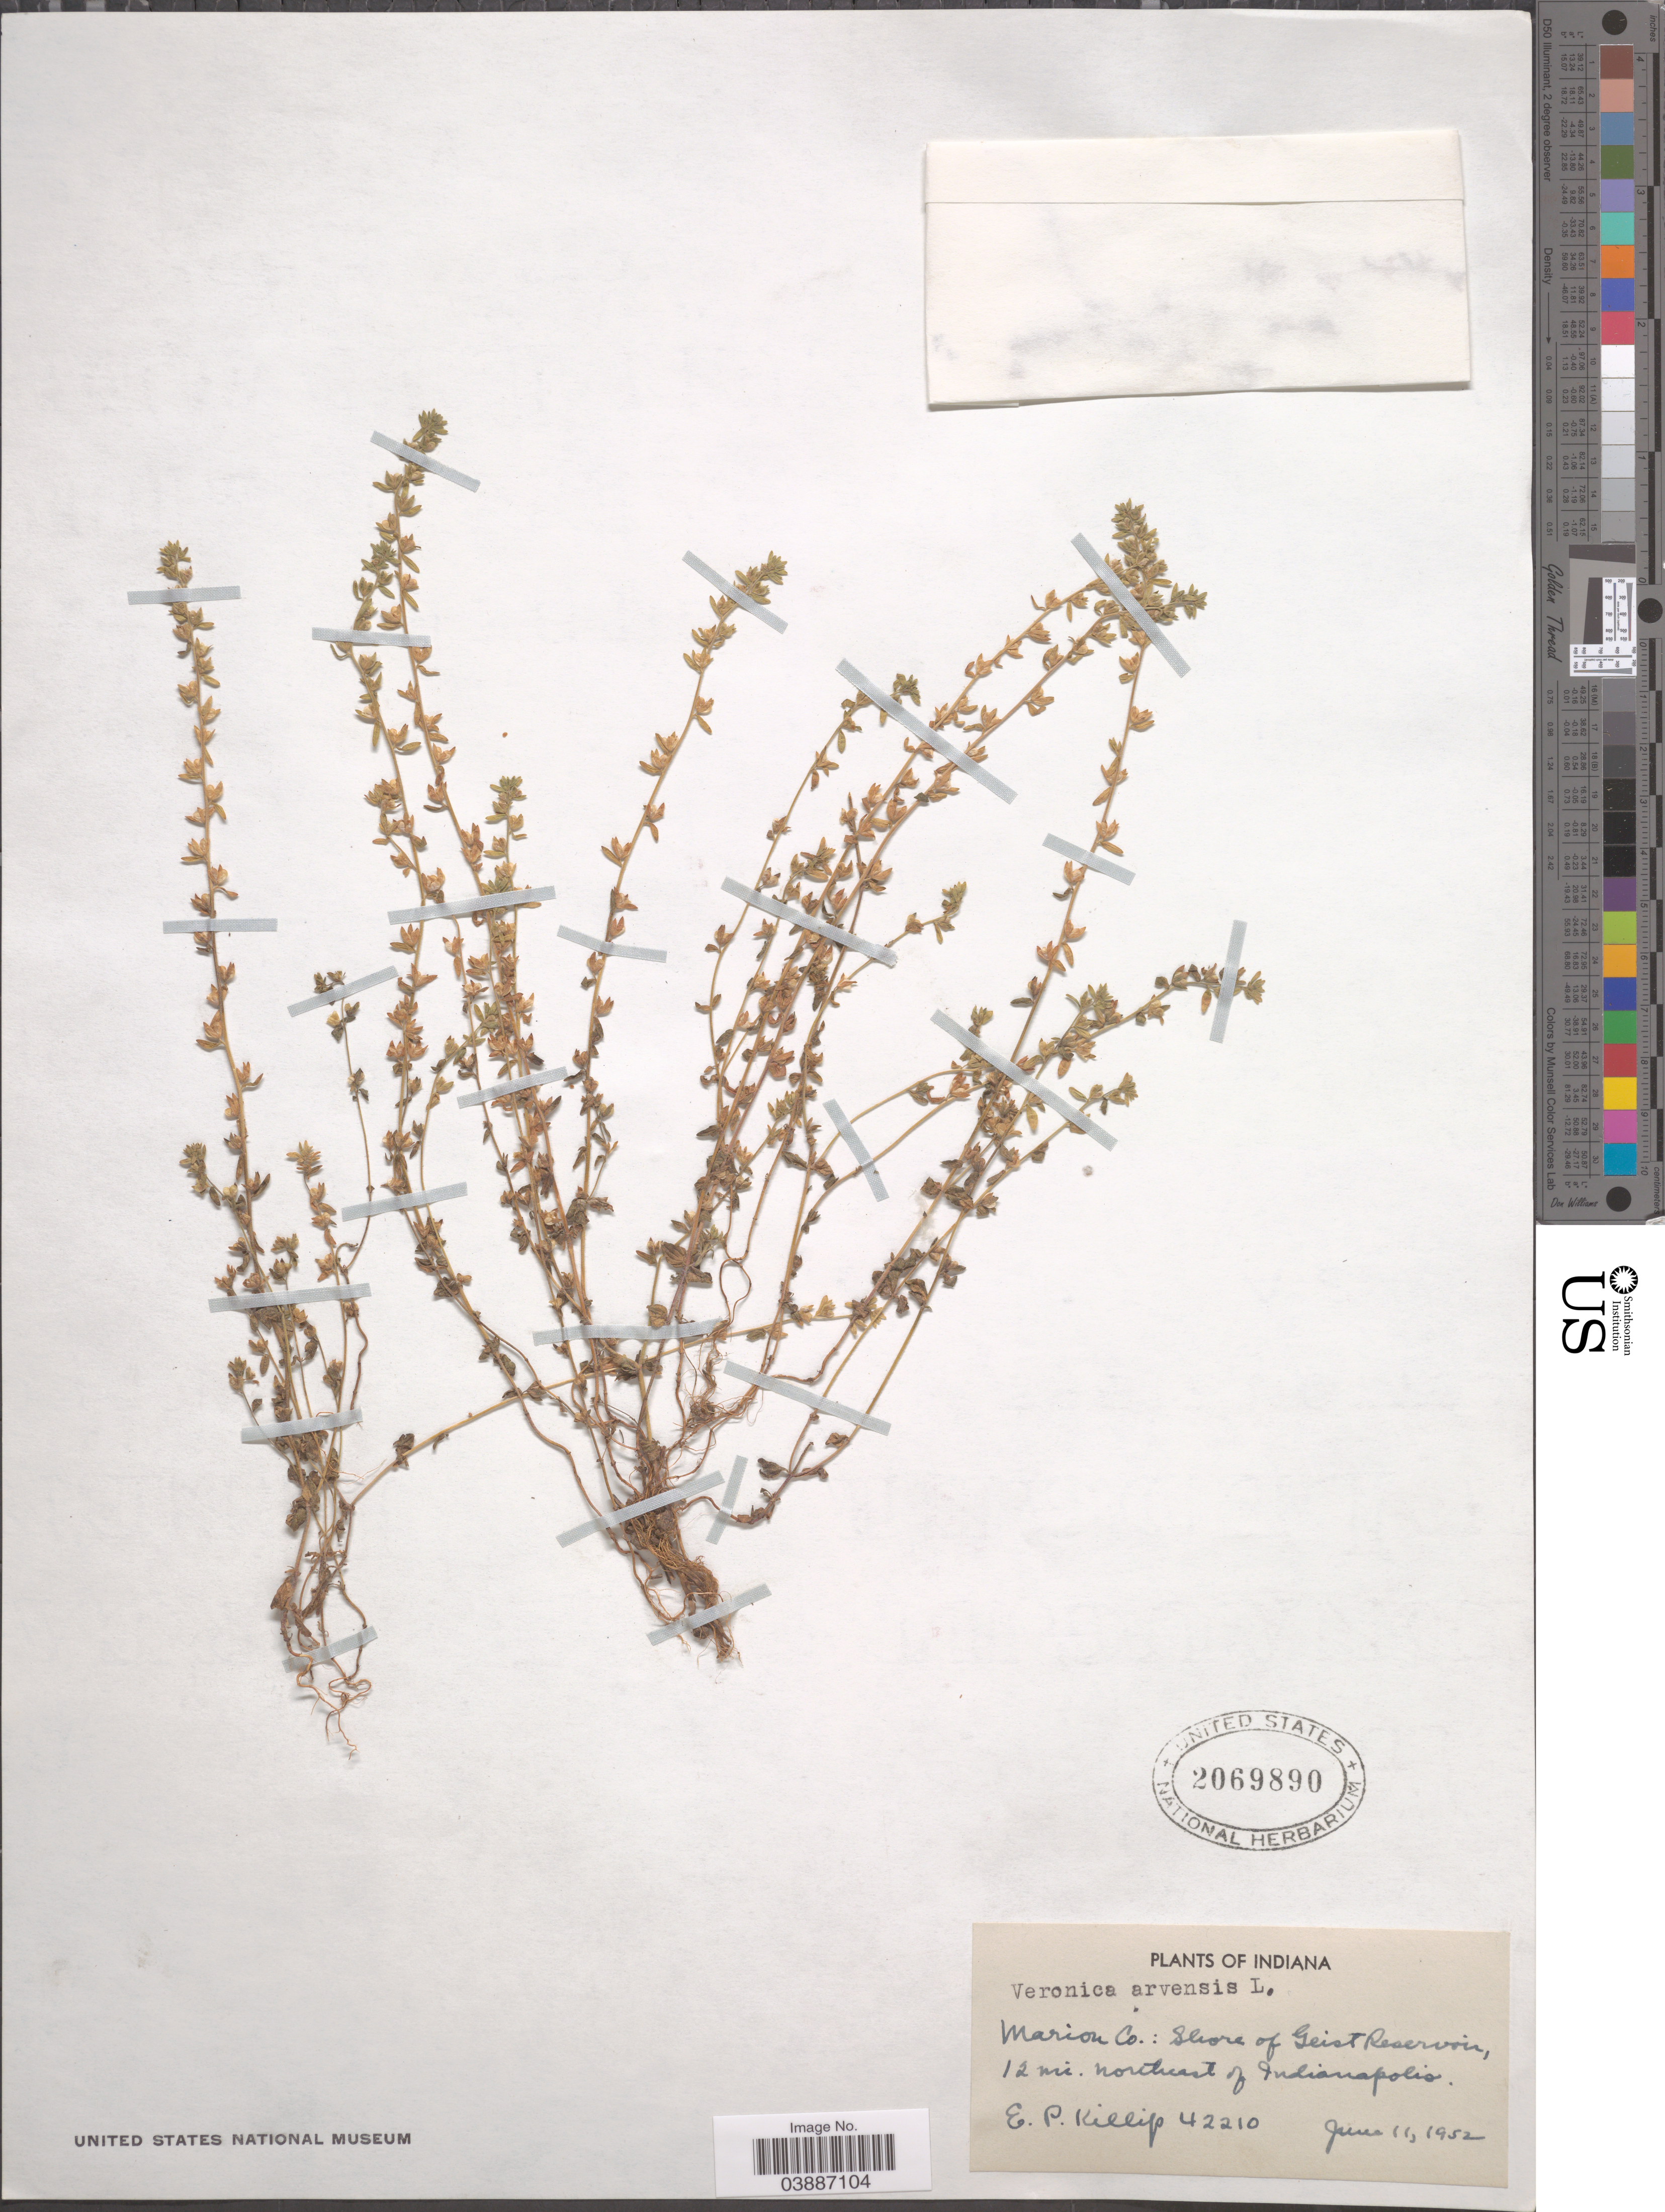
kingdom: Plantae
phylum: Tracheophyta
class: Magnoliopsida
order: Lamiales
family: Plantaginaceae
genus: Veronica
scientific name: Veronica arvensis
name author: L.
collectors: E. P. Killip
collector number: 42210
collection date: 1952-06-11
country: United States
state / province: Indiana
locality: Marion Co.: Shore of Geist Reservoir, 12 mi. northeast of Indianapolis.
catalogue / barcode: US 2069890